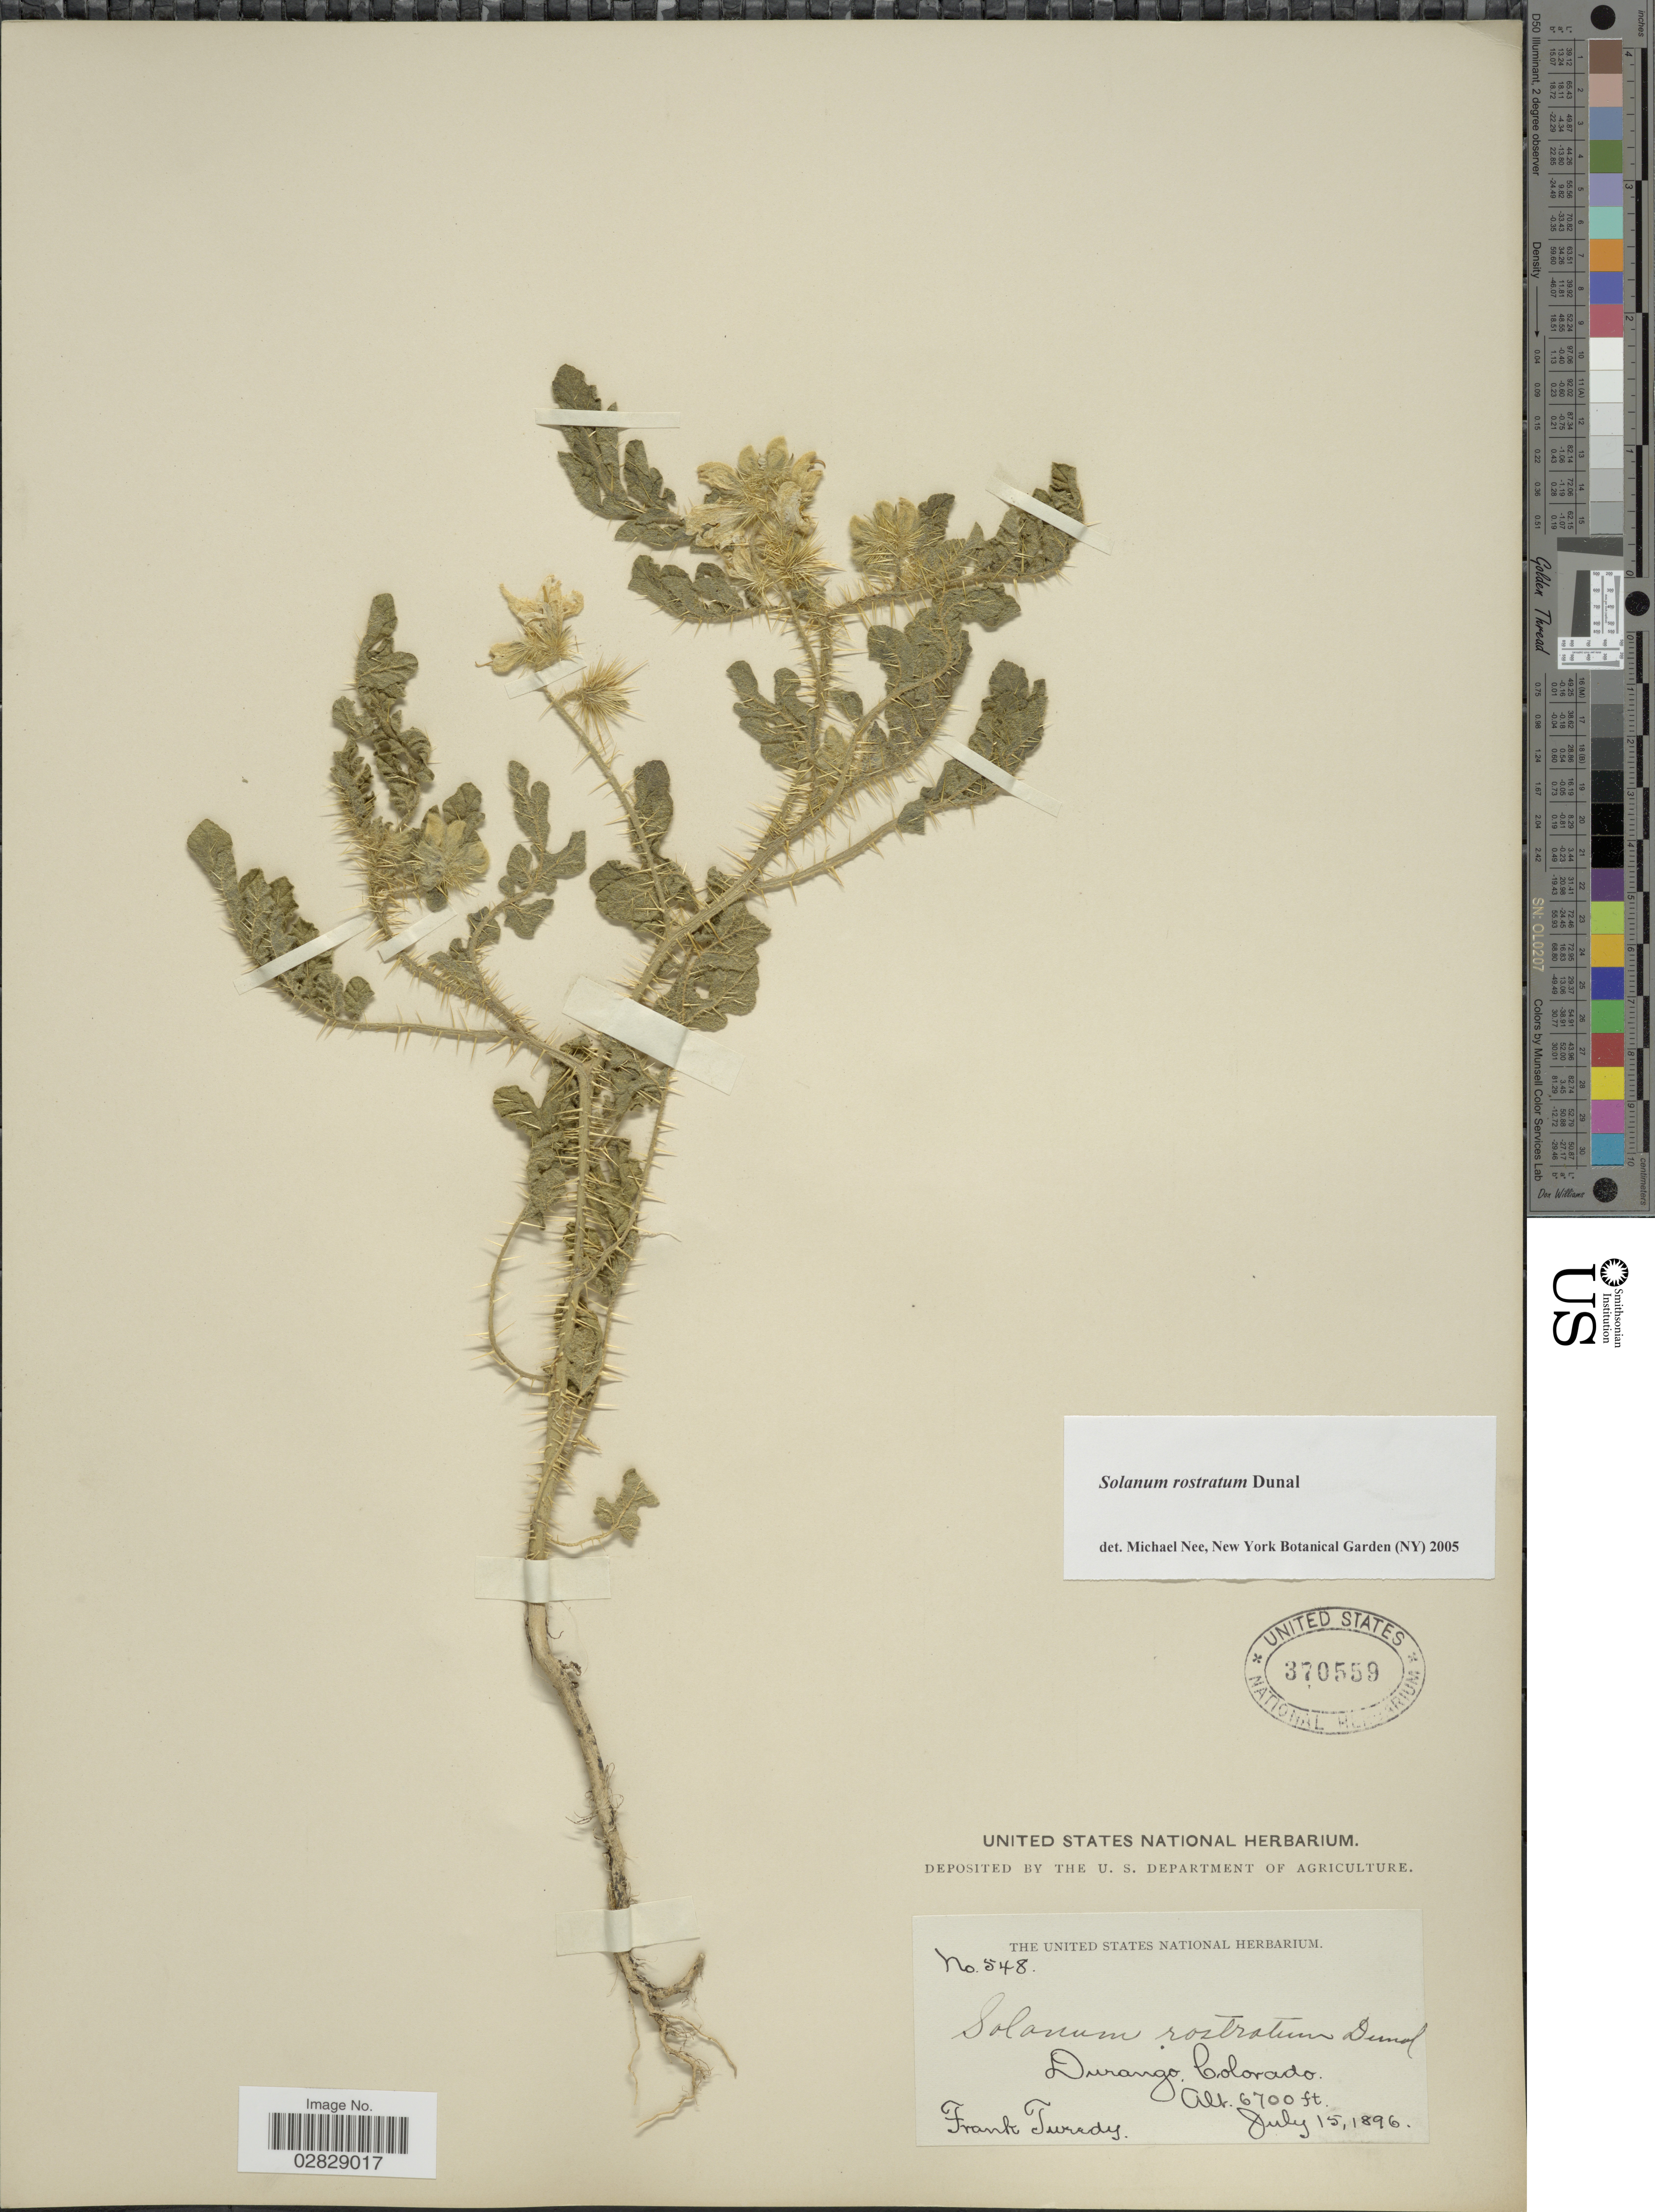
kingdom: Plantae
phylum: Tracheophyta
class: Magnoliopsida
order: Solanales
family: Solanaceae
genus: Solanum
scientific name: Solanum rostratum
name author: Dunal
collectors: F. Tweedy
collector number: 548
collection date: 1896-07-15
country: United States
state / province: Colorado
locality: Durango.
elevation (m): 2042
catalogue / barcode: US 370559